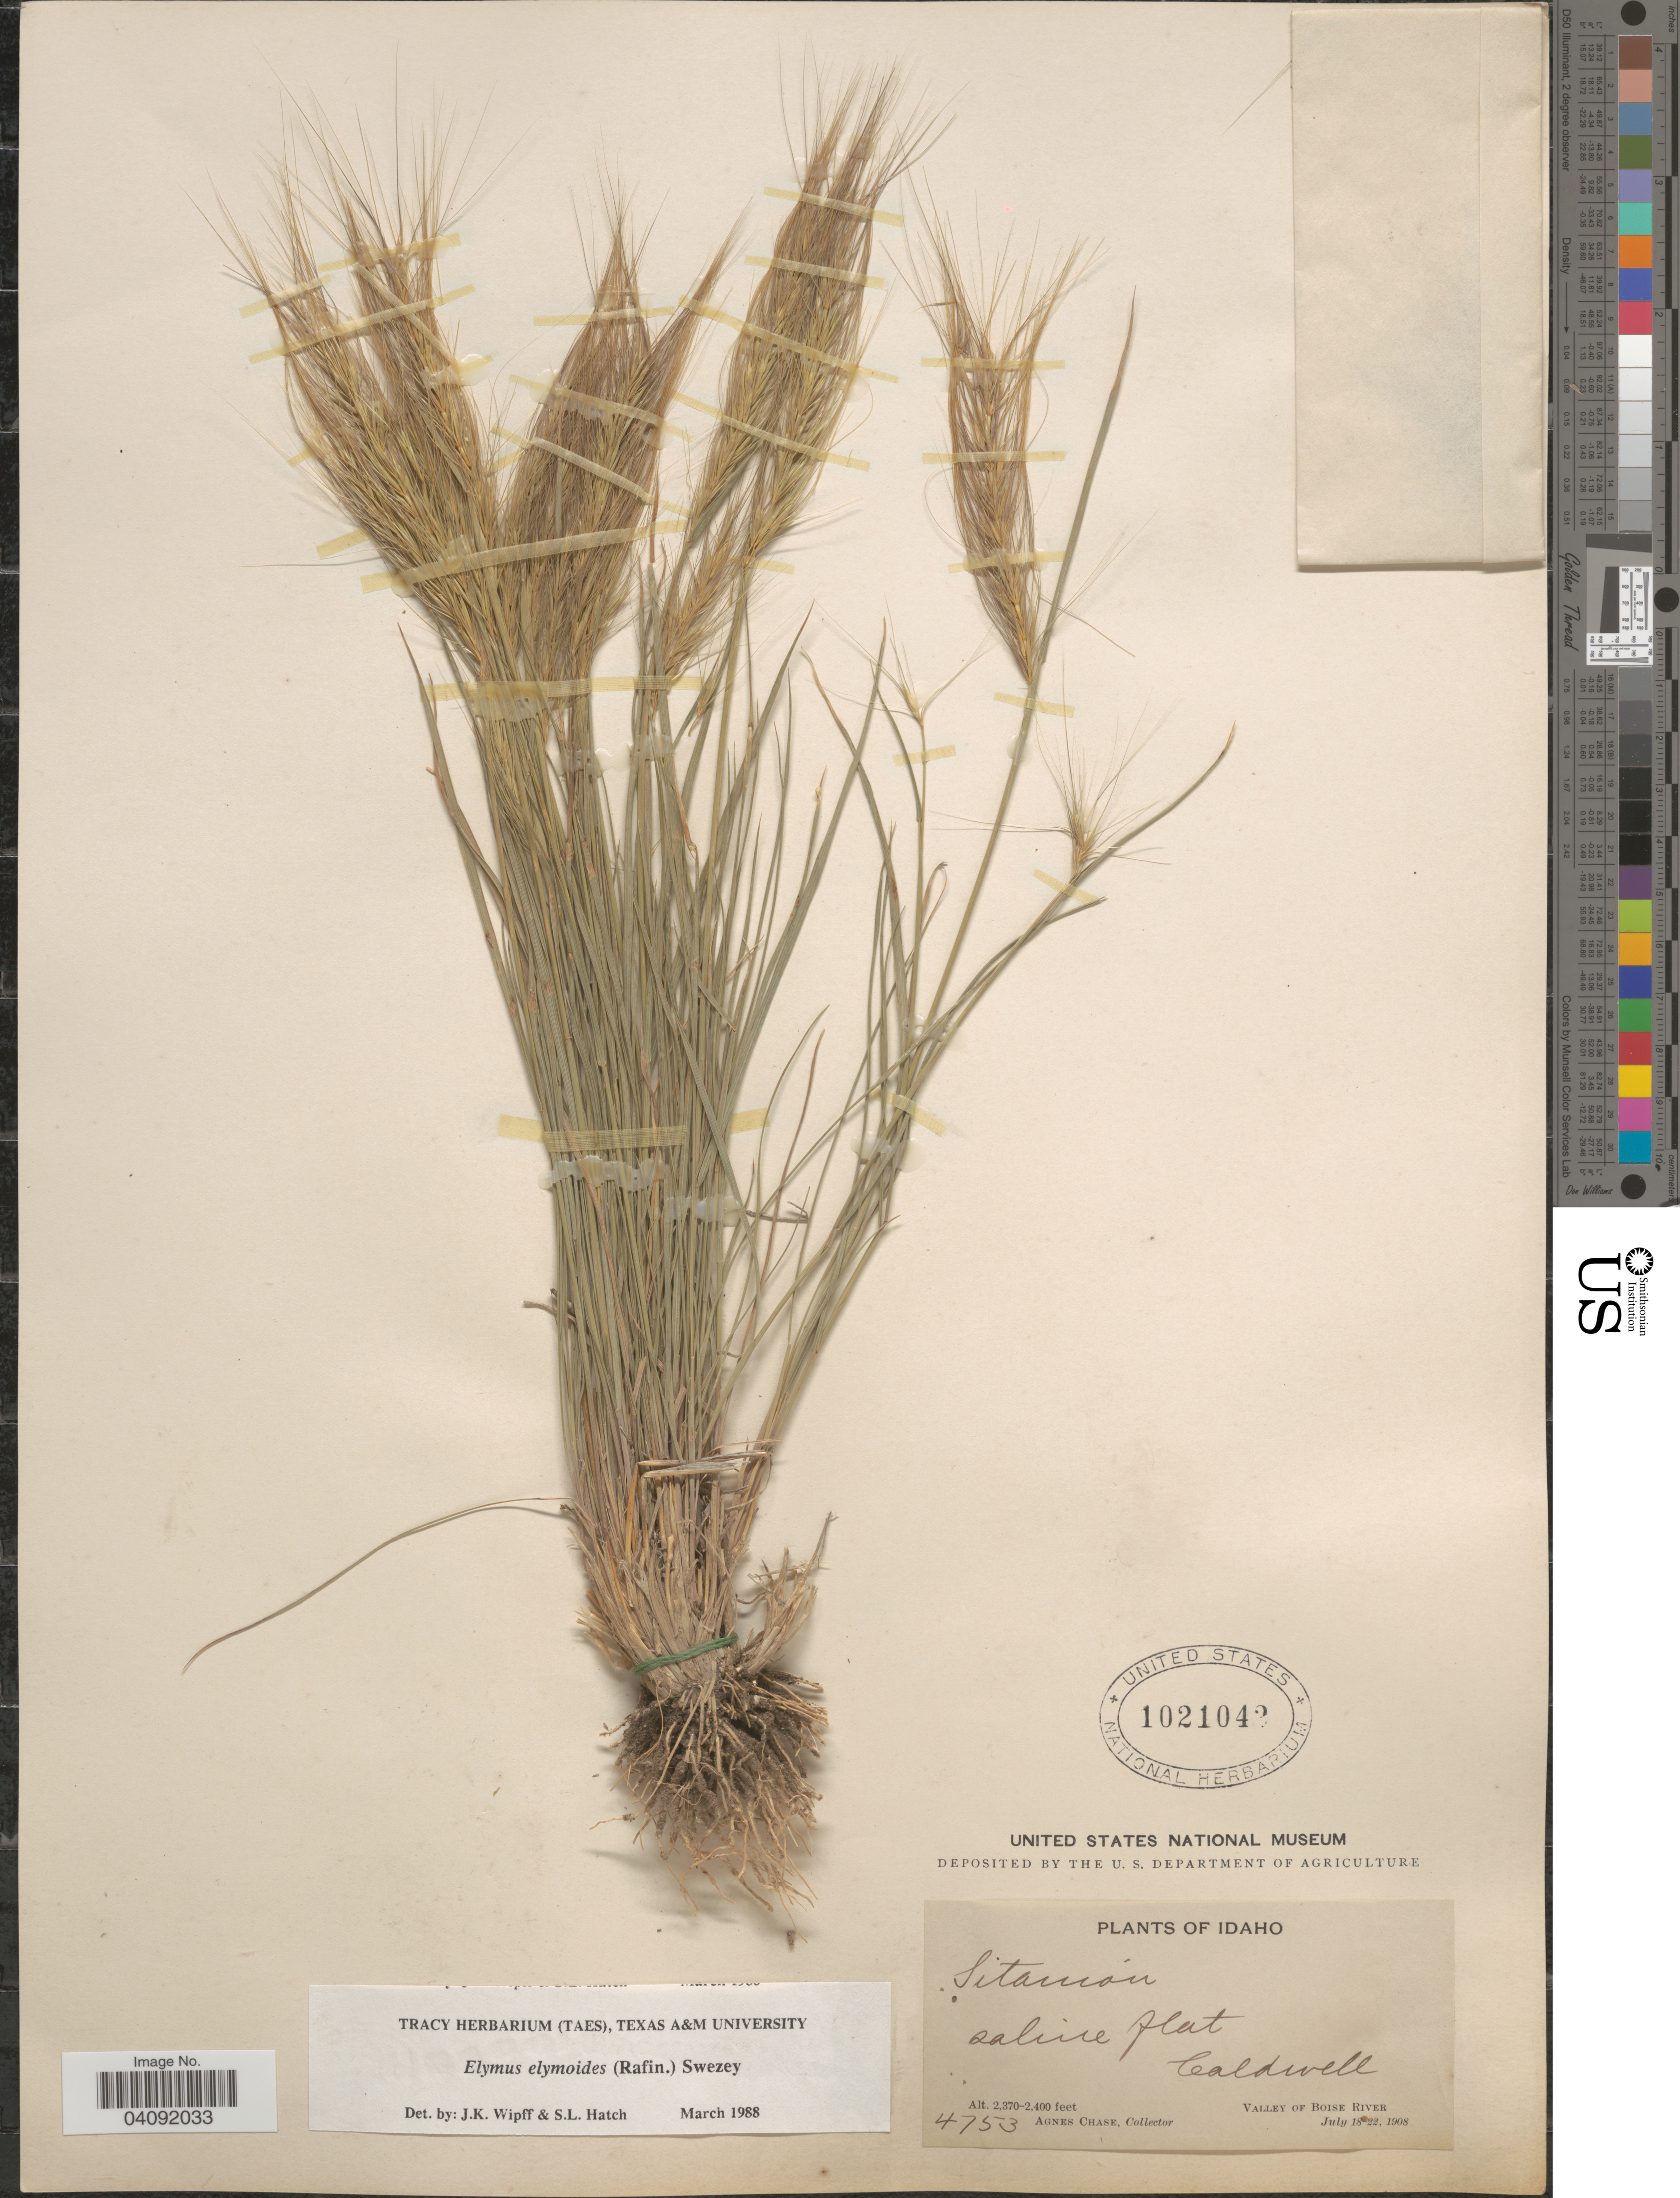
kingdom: Plantae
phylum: Tracheophyta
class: Liliopsida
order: Poales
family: Poaceae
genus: Elymus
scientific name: Elymus elymoides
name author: (Raf.) Swezey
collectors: A. Chase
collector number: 4753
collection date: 1908-07-18/1908-07-22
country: United States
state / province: Idaho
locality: Caldwell. Valley of Boise River.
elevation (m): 722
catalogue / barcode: US 1021042